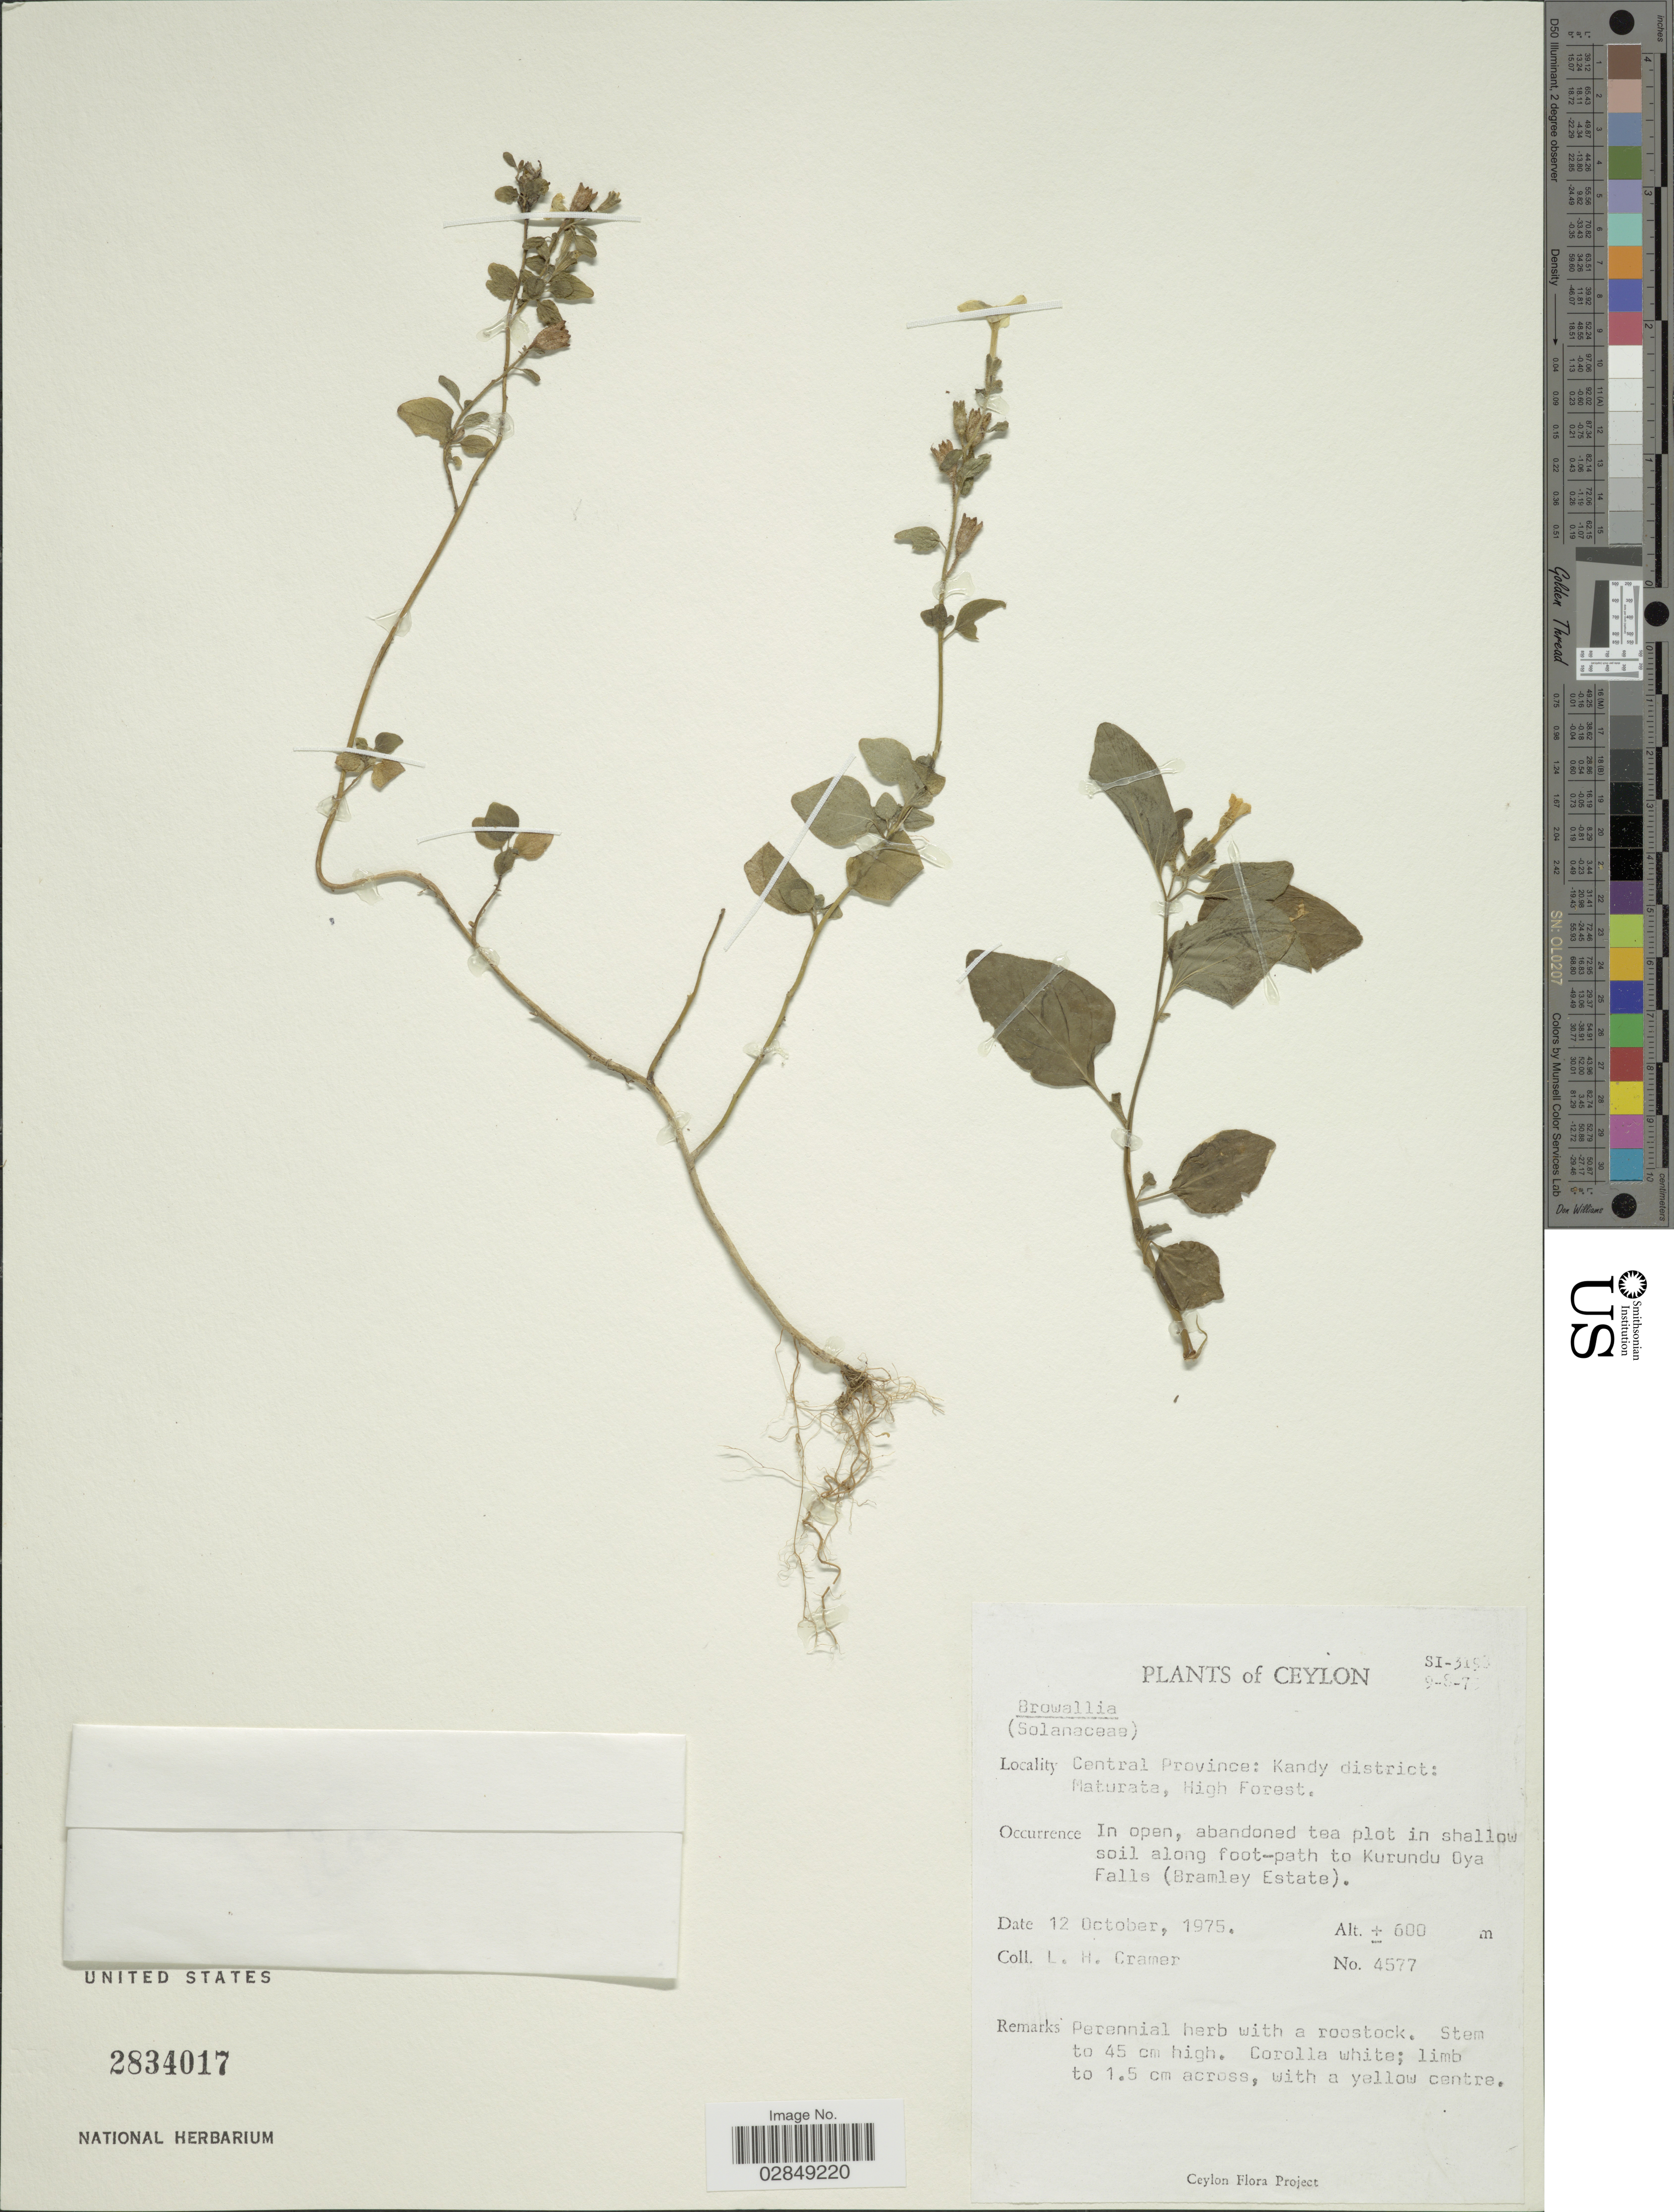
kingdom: Plantae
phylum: Tracheophyta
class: Magnoliopsida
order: Solanales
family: Solanaceae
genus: Browallia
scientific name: Browallia sp.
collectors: L. H. Cramer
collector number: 4577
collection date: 1975-10-12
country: Sri Lanka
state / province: Central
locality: Central Province: Kandy district: Maturata, High Forest. In open, abandoned tea plot in shallow soil along foot-path to Kurundu Gya Falls (Bramley Estate).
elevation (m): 600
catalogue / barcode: US 2834017